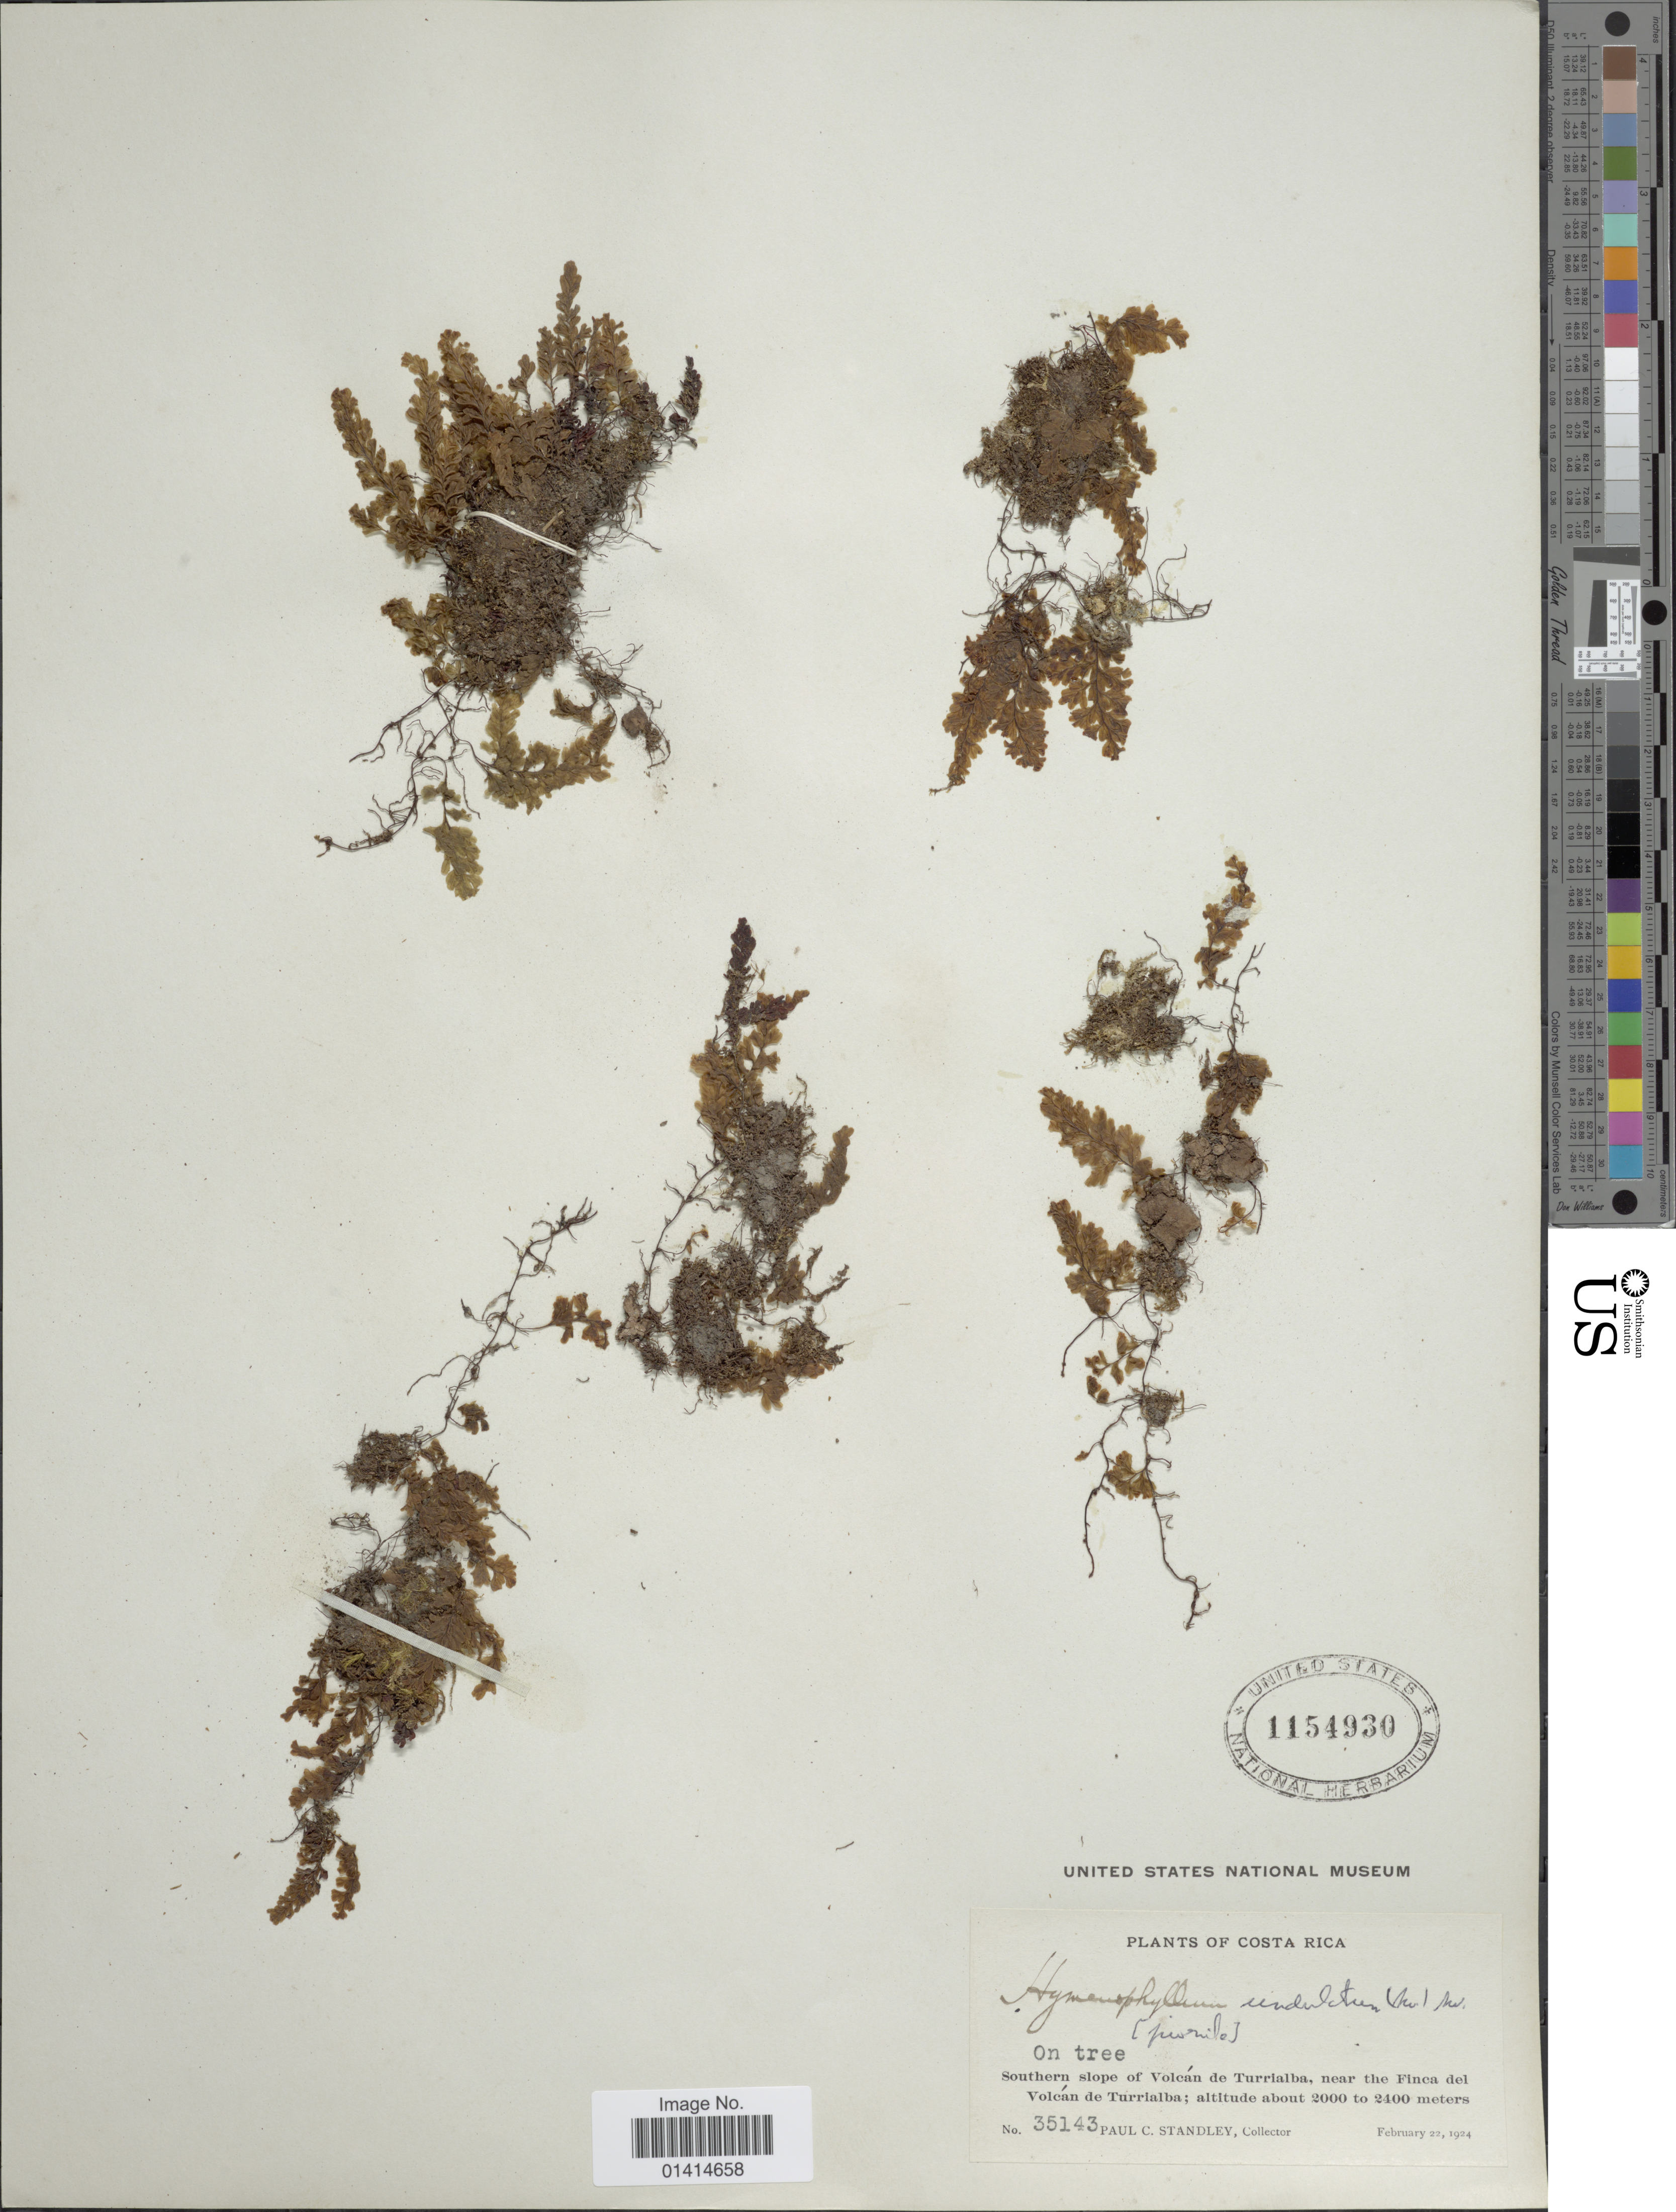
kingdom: Plantae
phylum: Tracheophyta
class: Polypodiopsida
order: Hymenophyllales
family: Hymenophyllaceae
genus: Hymenophyllum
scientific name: Hymenophyllum undulatum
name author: (Sw.) Sw.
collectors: P. C. Standley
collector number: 35143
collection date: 1924-02-22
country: Costa Rica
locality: Southern slope of Volcán de Turrialba, near the Finca del Volcán de Turialba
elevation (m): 2000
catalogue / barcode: US 1154930